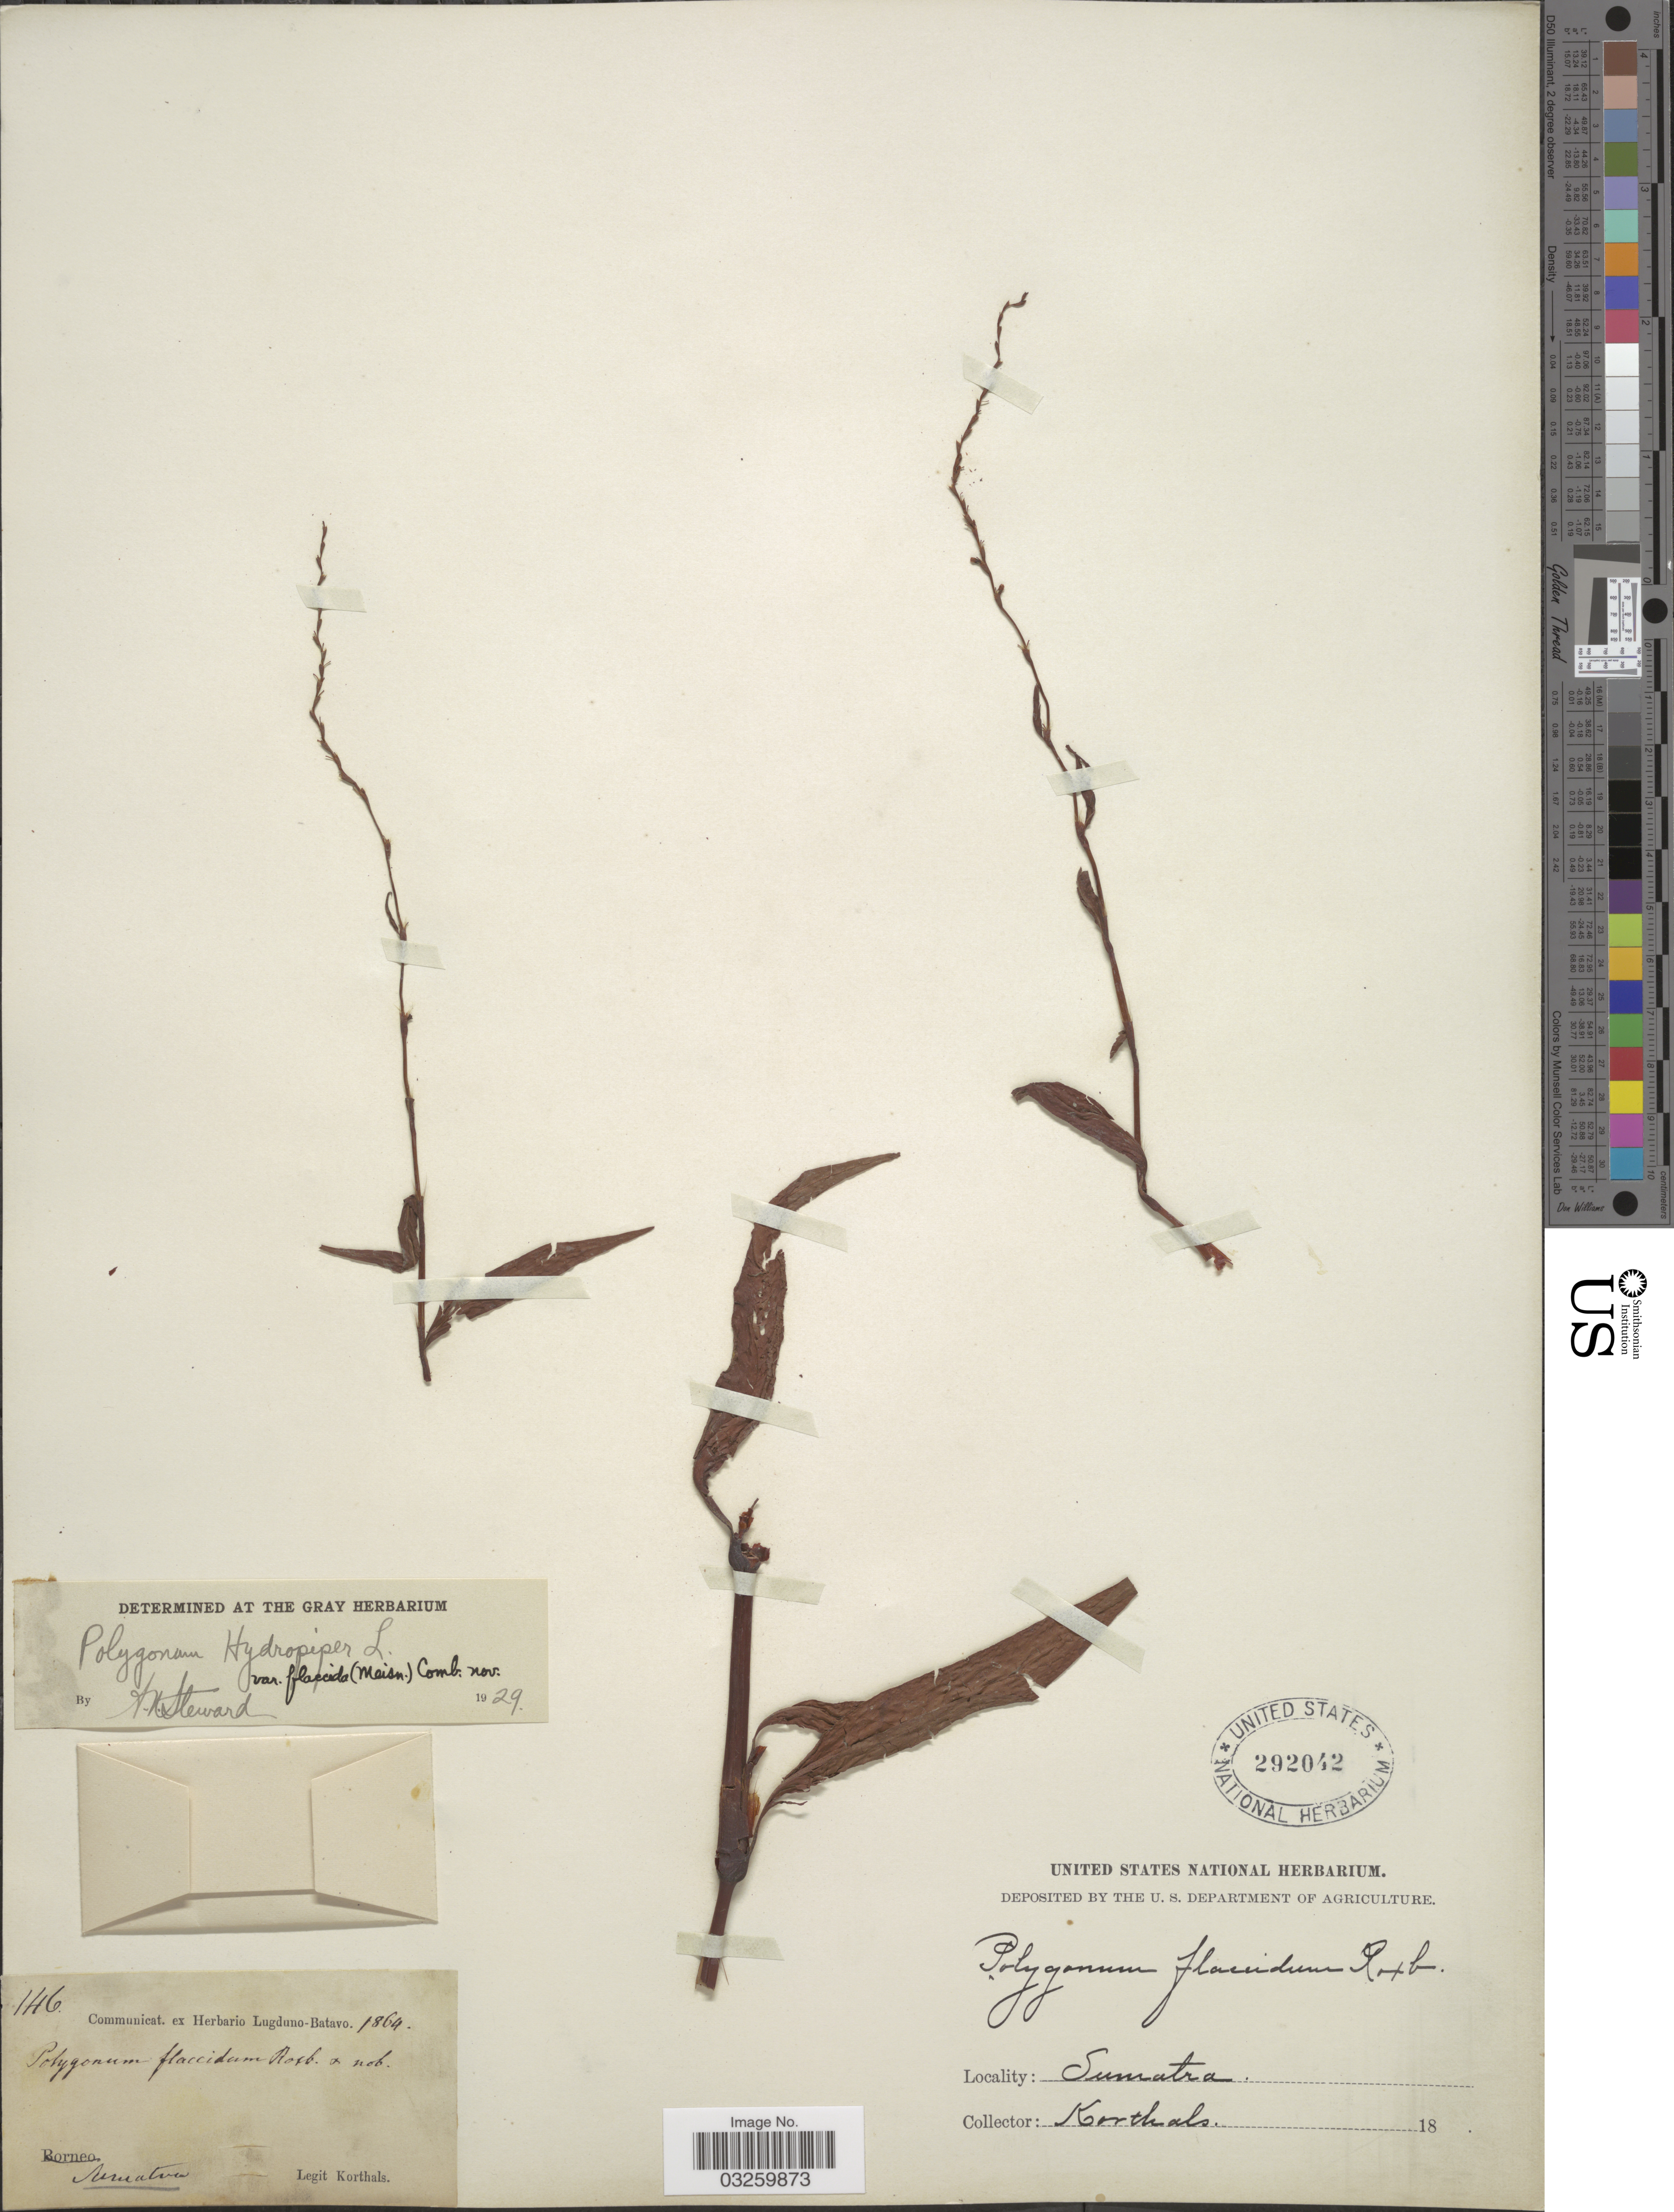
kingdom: Plantae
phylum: Tracheophyta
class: Magnoliopsida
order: Caryophyllales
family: Polygonaceae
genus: Persicaria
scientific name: Persicaria hydropiper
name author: (L.) Delarbre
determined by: Wagner, W. L., (BOT), Smithsonian Institution - National Museum of Natural History (UNITED STATES)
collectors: -. Korthals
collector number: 146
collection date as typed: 18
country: Indonesia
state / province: Sumatra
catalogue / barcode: US 292042